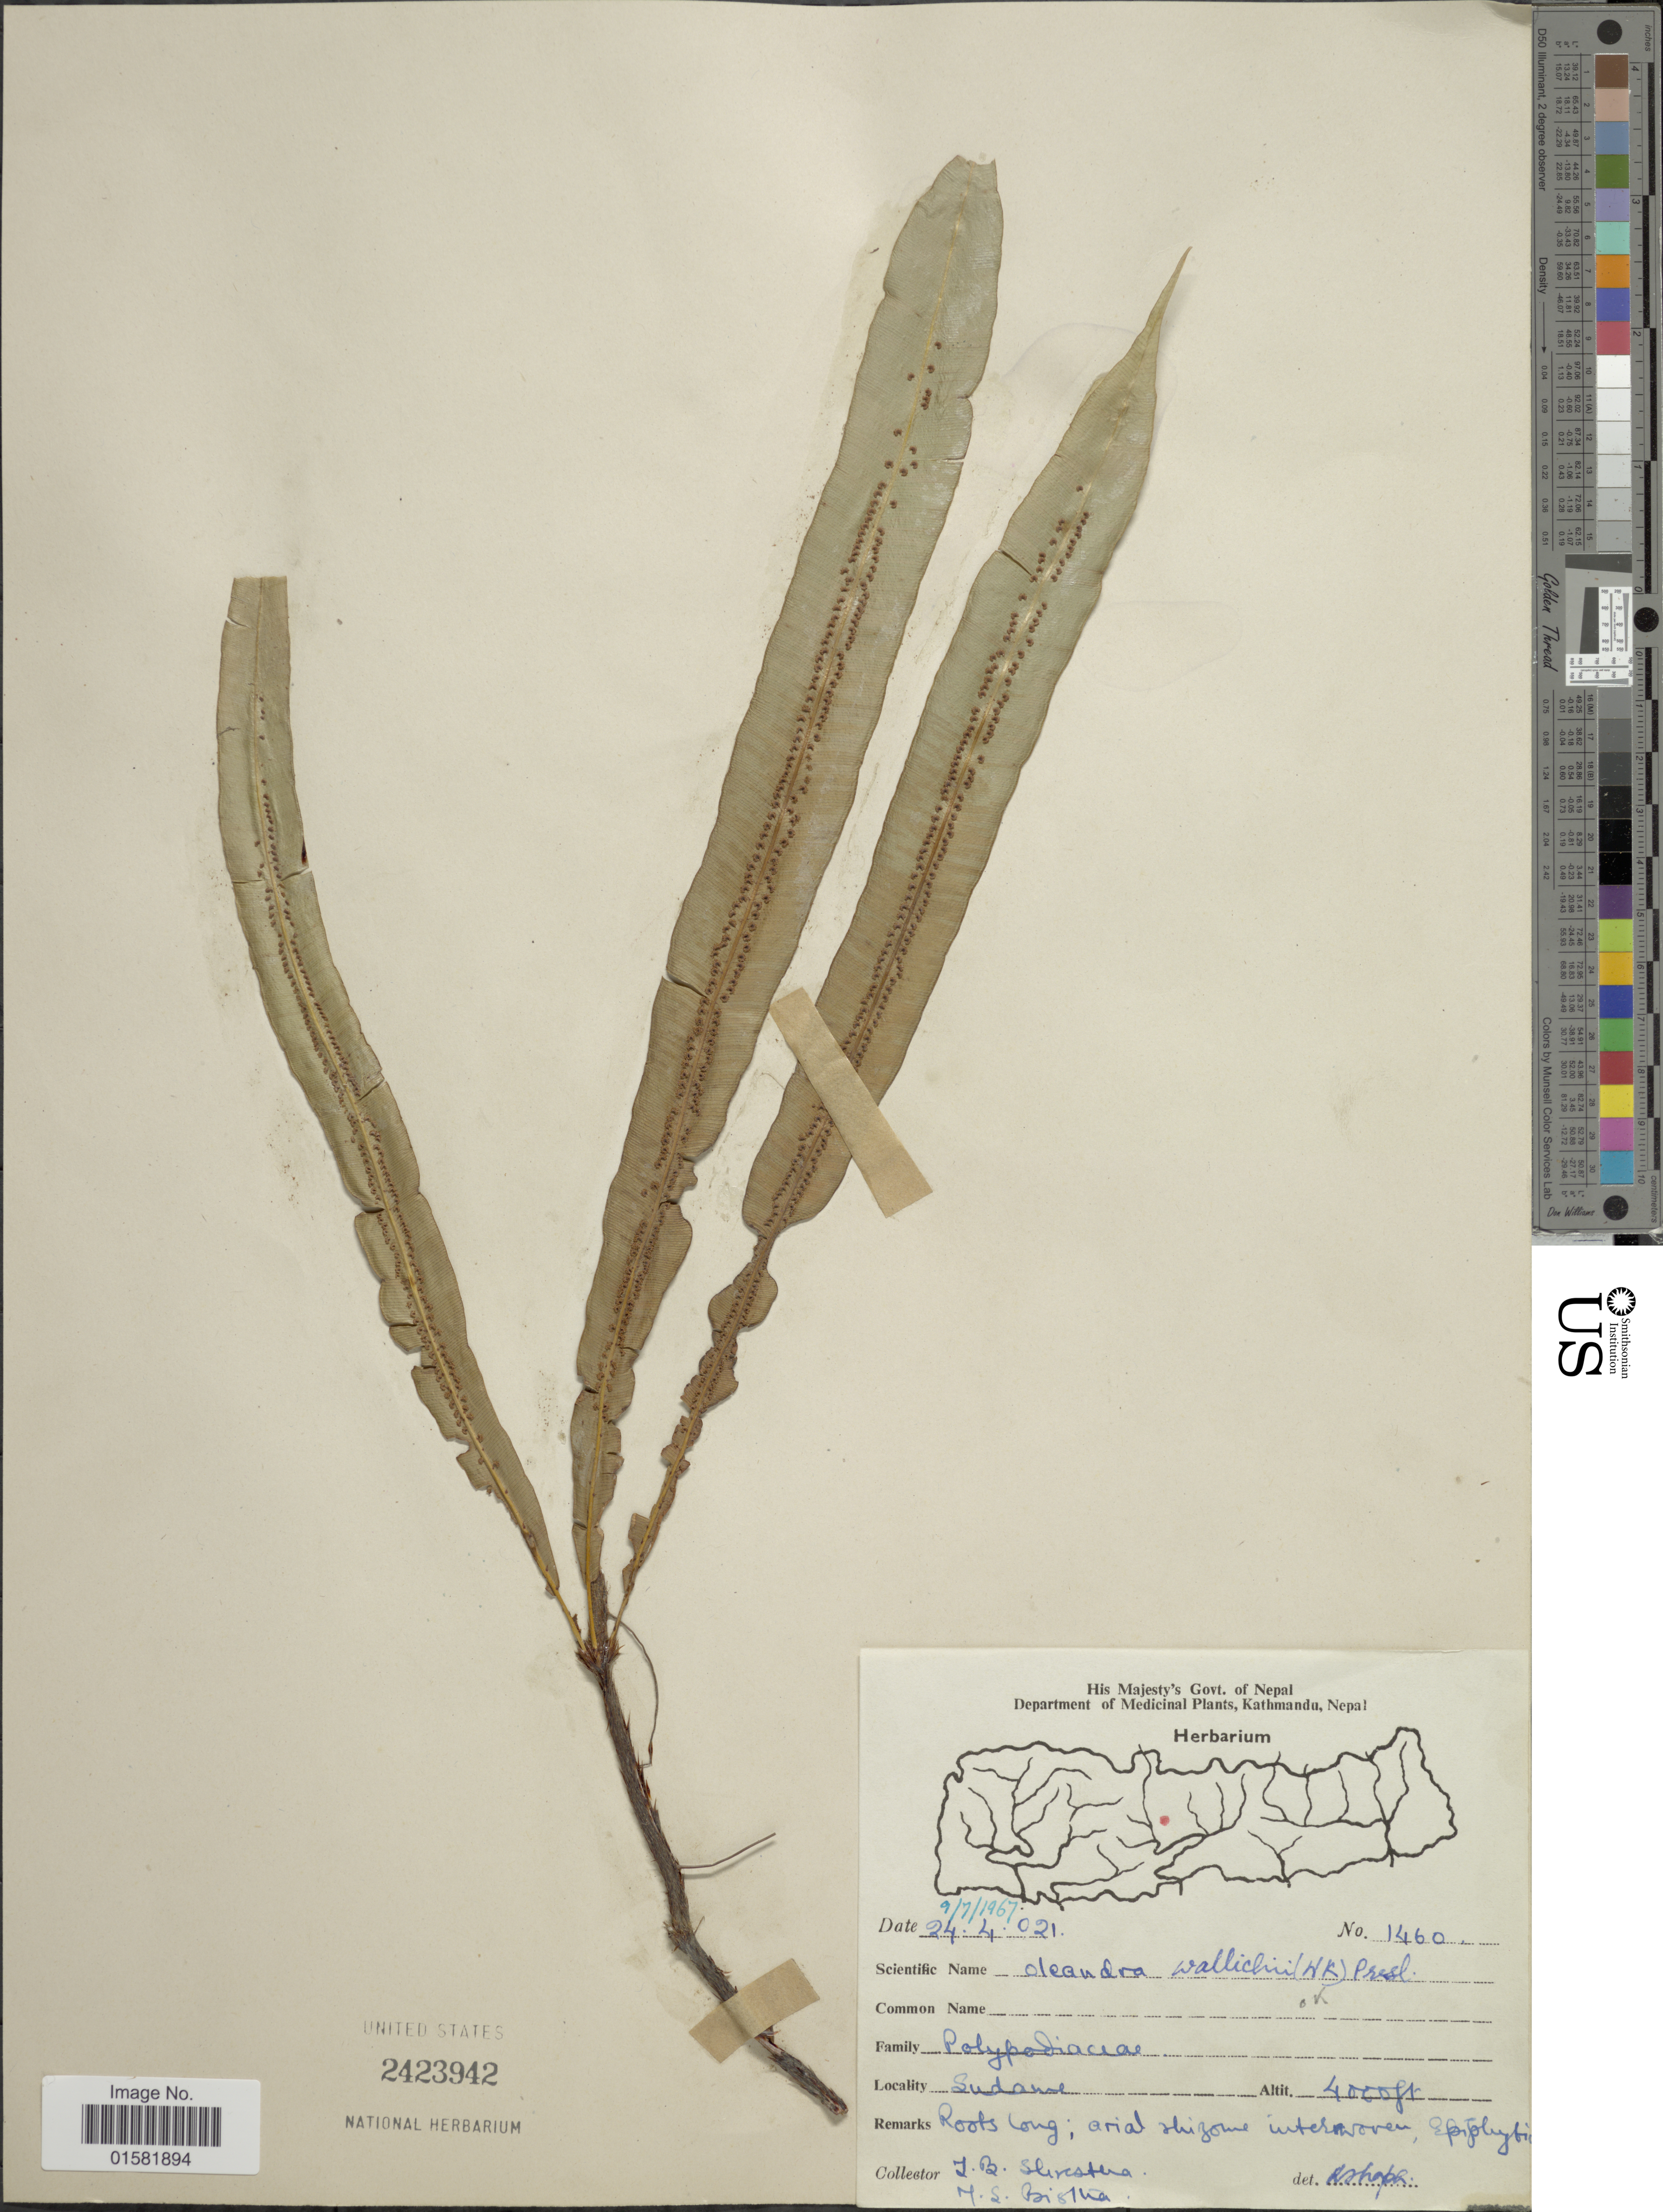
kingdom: Plantae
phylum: Tracheophyta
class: Polypodiopsida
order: Polypodiales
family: Oleandraceae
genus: Oleandra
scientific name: Oleandra neriiformis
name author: Cav.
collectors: T. B. Shrestha & M. Bistha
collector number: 1460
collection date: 1967-07-09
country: Nepal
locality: Sudane.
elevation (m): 1219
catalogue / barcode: US 2423942